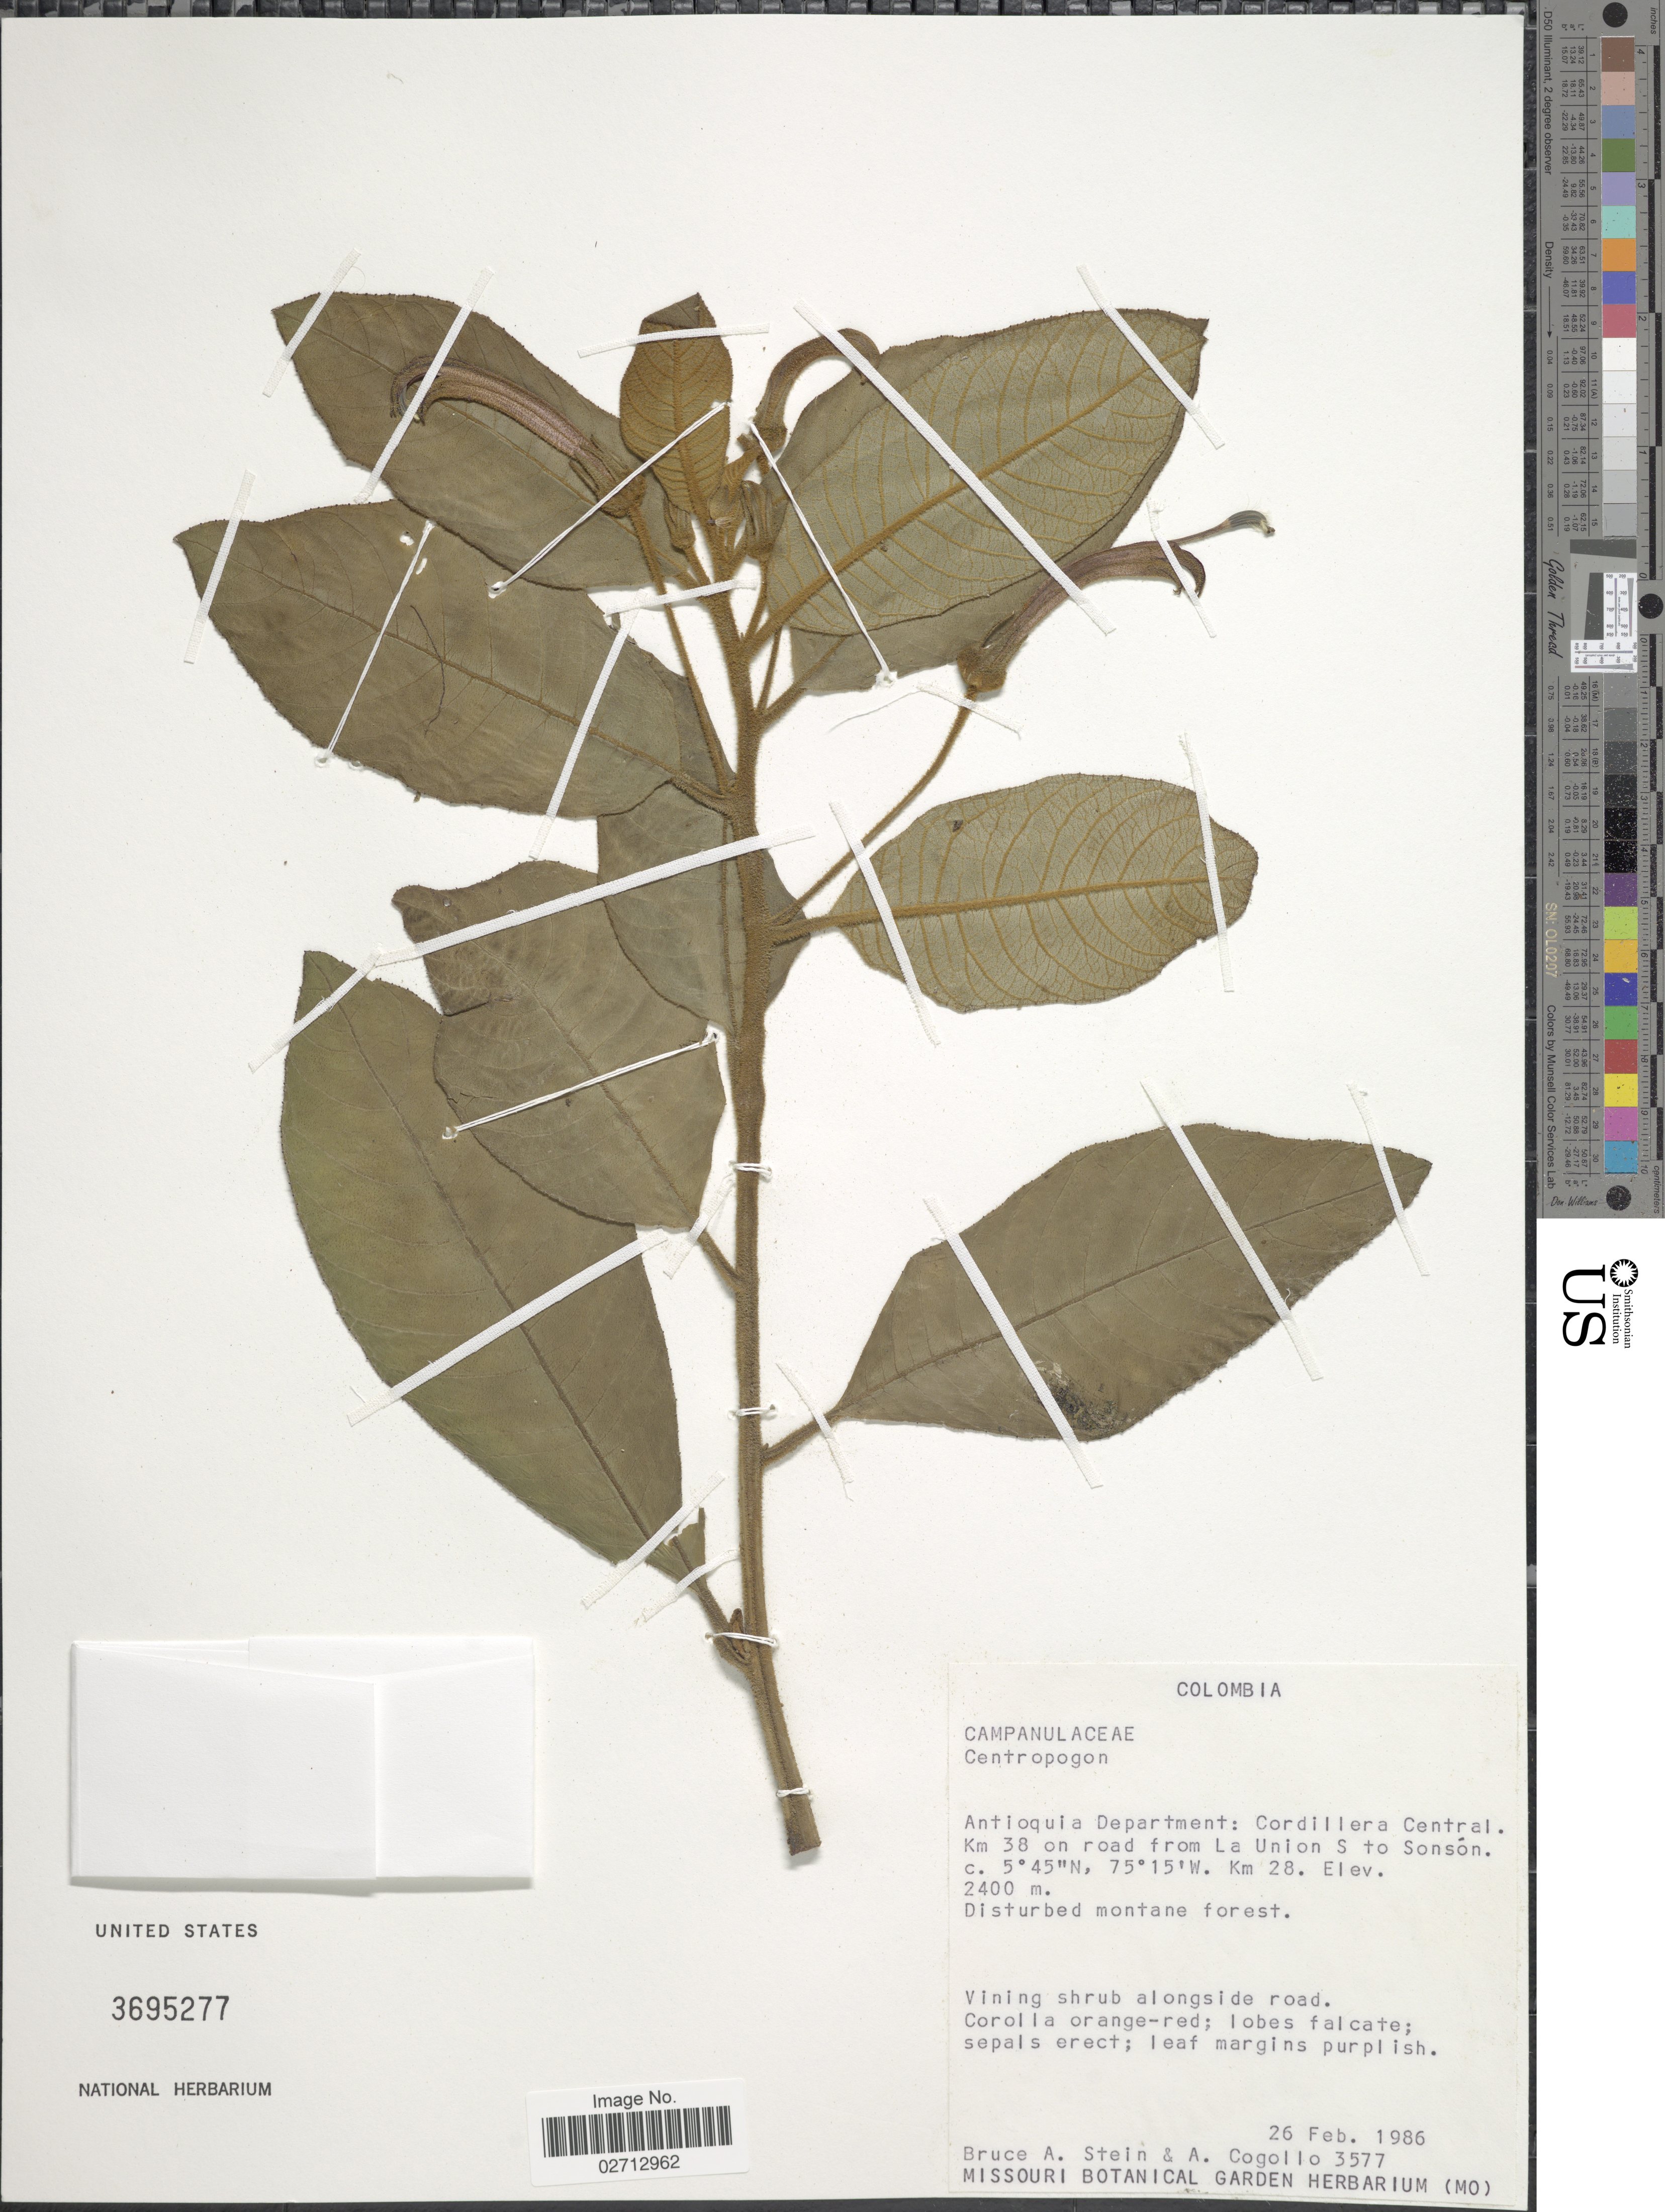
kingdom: Plantae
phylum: Tracheophyta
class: Magnoliopsida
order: Asterales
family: Campanulaceae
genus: Centropogon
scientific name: Centropogon sp.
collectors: B. A. Stein & A. Cogollo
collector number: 3577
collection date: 1986-02-26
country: Colombia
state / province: Antioquia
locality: Cordillera Central. Km 38 on road from La Union S to Sonson. Km. 28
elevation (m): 2400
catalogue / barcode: US 3695277